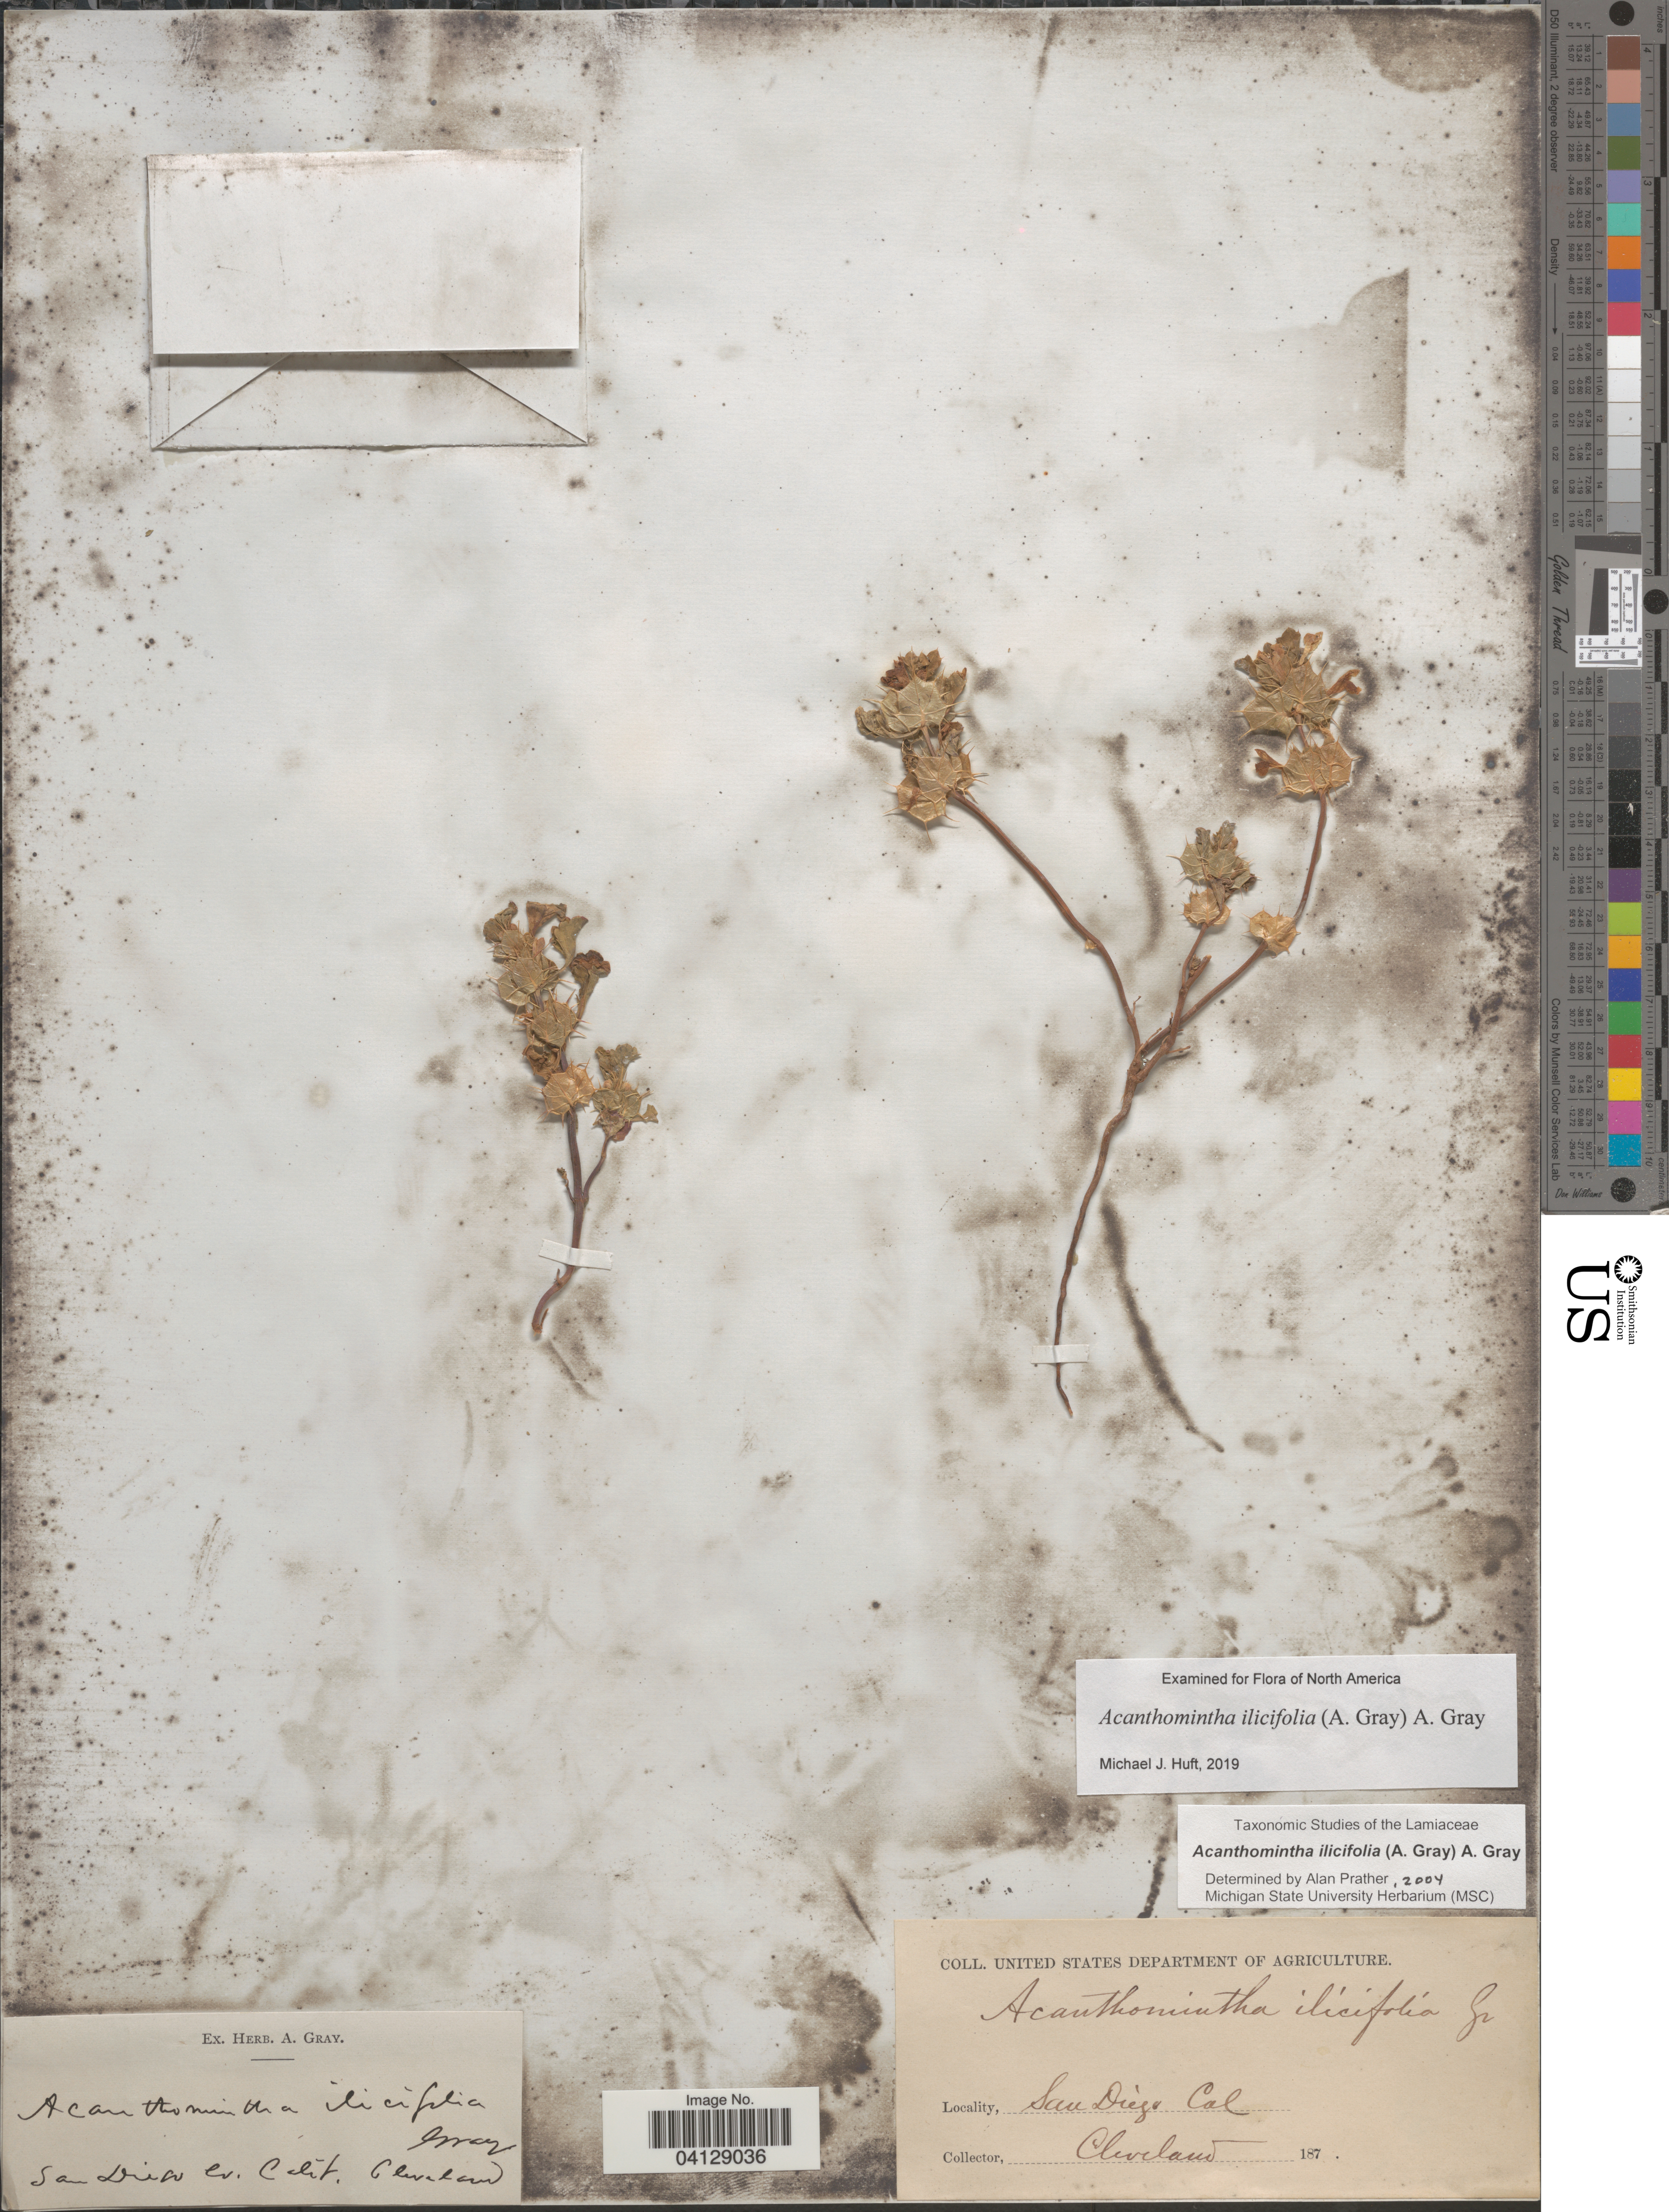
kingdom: Plantae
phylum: Tracheophyta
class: Magnoliopsida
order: Lamiales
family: Lamiaceae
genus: Acanthomintha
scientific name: Acanthomintha ilicifolia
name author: A. Gray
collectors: Cleveland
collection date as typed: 187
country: United States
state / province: California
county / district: San Diego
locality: San Diego.